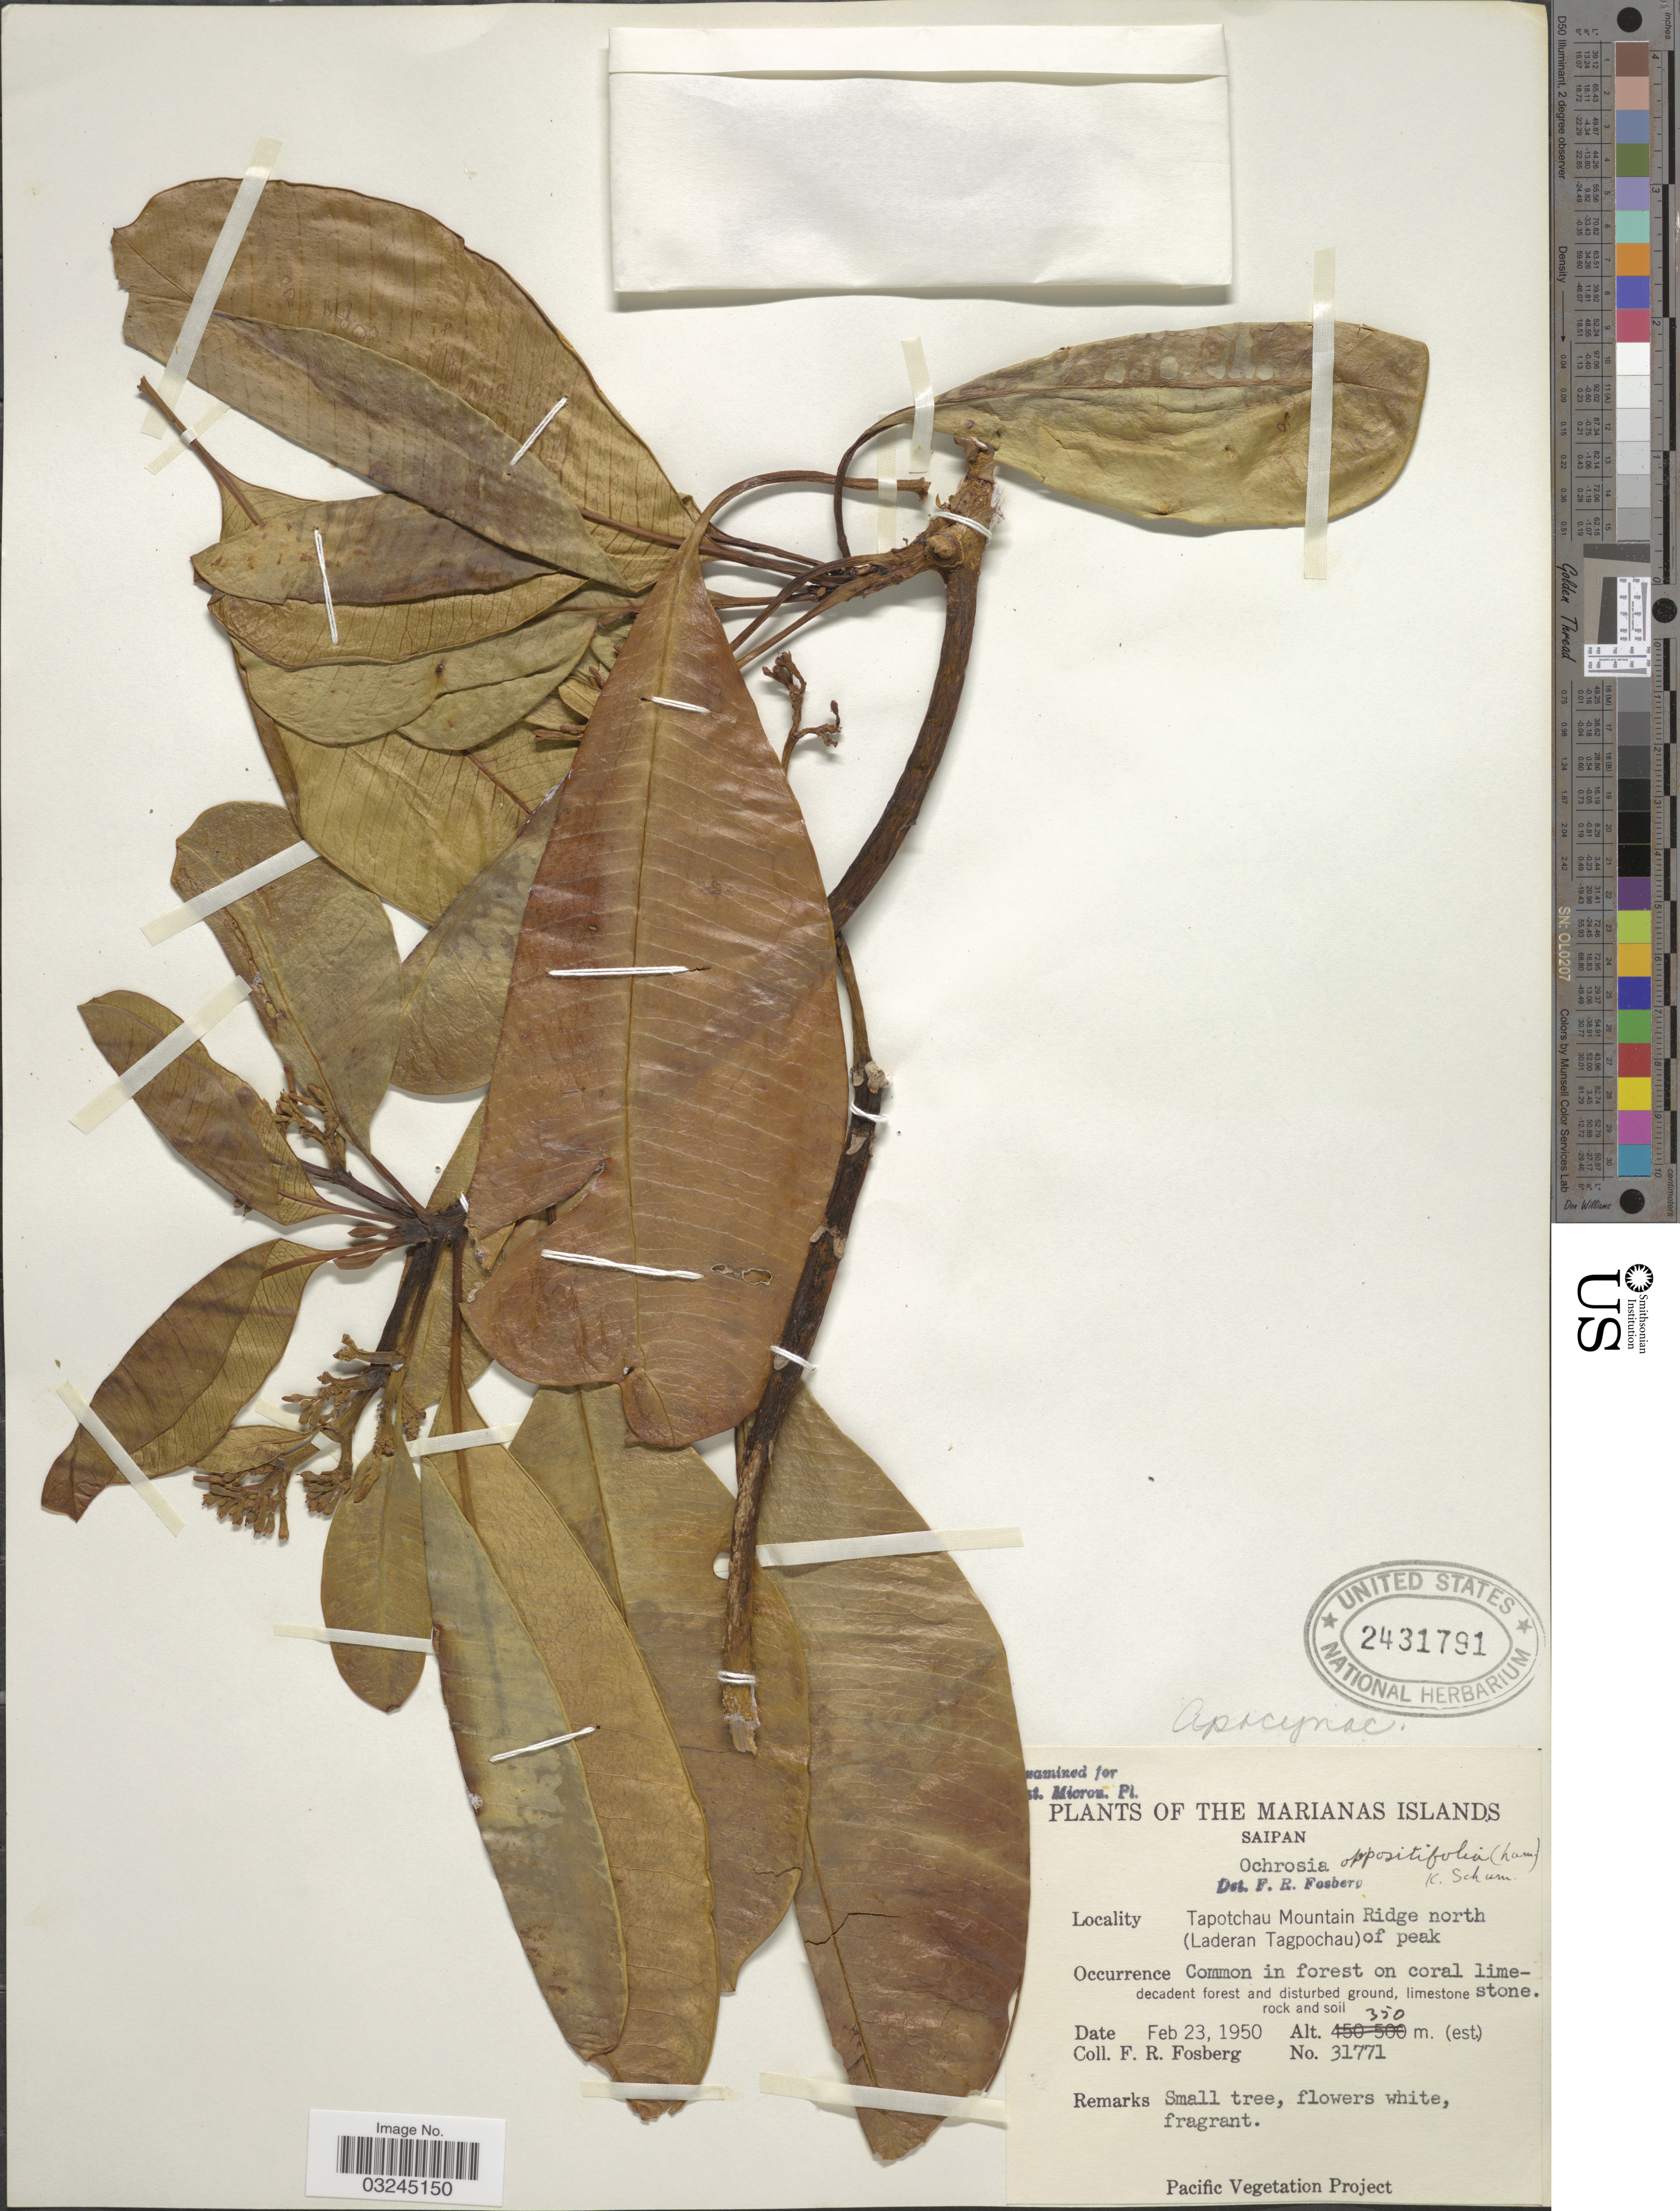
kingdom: Plantae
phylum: Tracheophyta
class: Magnoliopsida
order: Gentianales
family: Apocynaceae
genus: Ochrosia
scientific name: Ochrosia oppositifolia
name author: (Lam.) K. Schum.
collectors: F. R. Fosberg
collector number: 31771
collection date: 1950-02-23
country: Northern Mariana Islands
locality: The Marianas Islands. Saipan. Tapotchau Mountain Ridge north (Laderan Tagpochau) of peak.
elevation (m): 350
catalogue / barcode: US 2431791